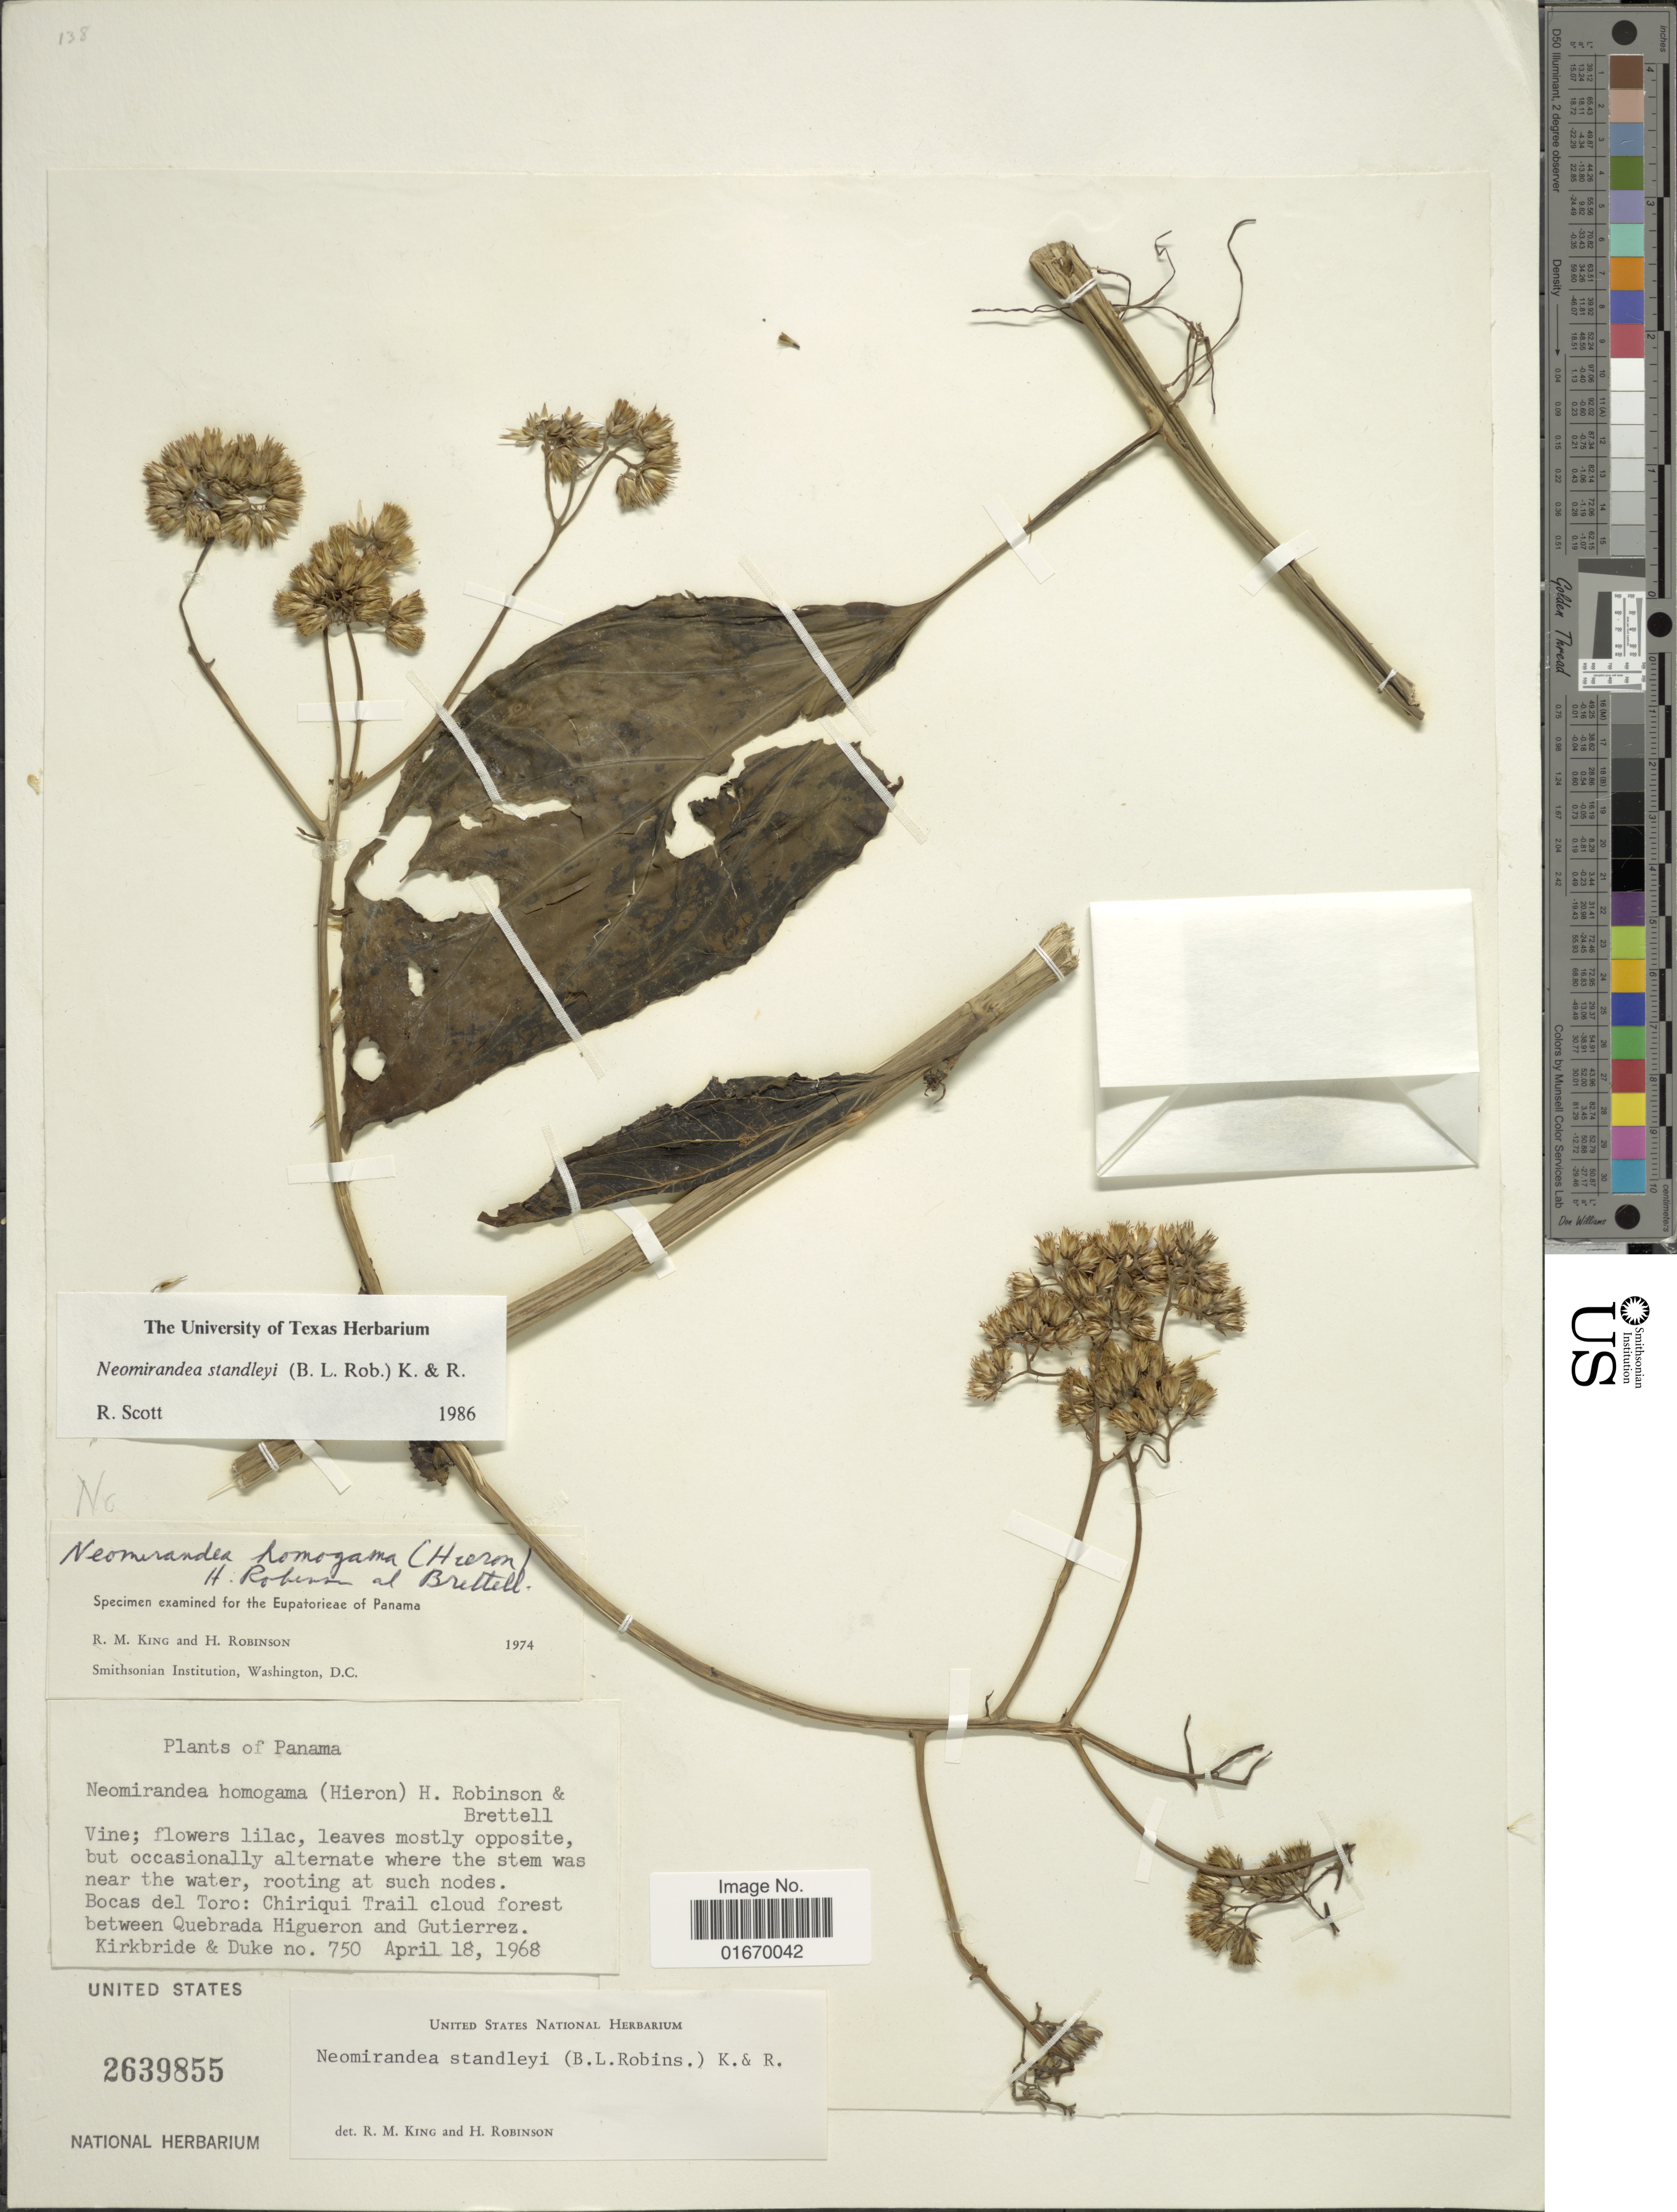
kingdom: Plantae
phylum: Tracheophyta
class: Magnoliopsida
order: Asterales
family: Asteraceae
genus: Neomirandea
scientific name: Neomirandea standleyi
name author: (B.L. Rob.) R.M. King & H. Rob.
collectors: Kirkbride, -- & -. Duke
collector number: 750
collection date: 1968-04-18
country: Panama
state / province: Bocas del Toro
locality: Bocas del Toro, Chiriqui Trail cloud forest between Quebrada Higueron and Gutierrez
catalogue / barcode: US 2639855